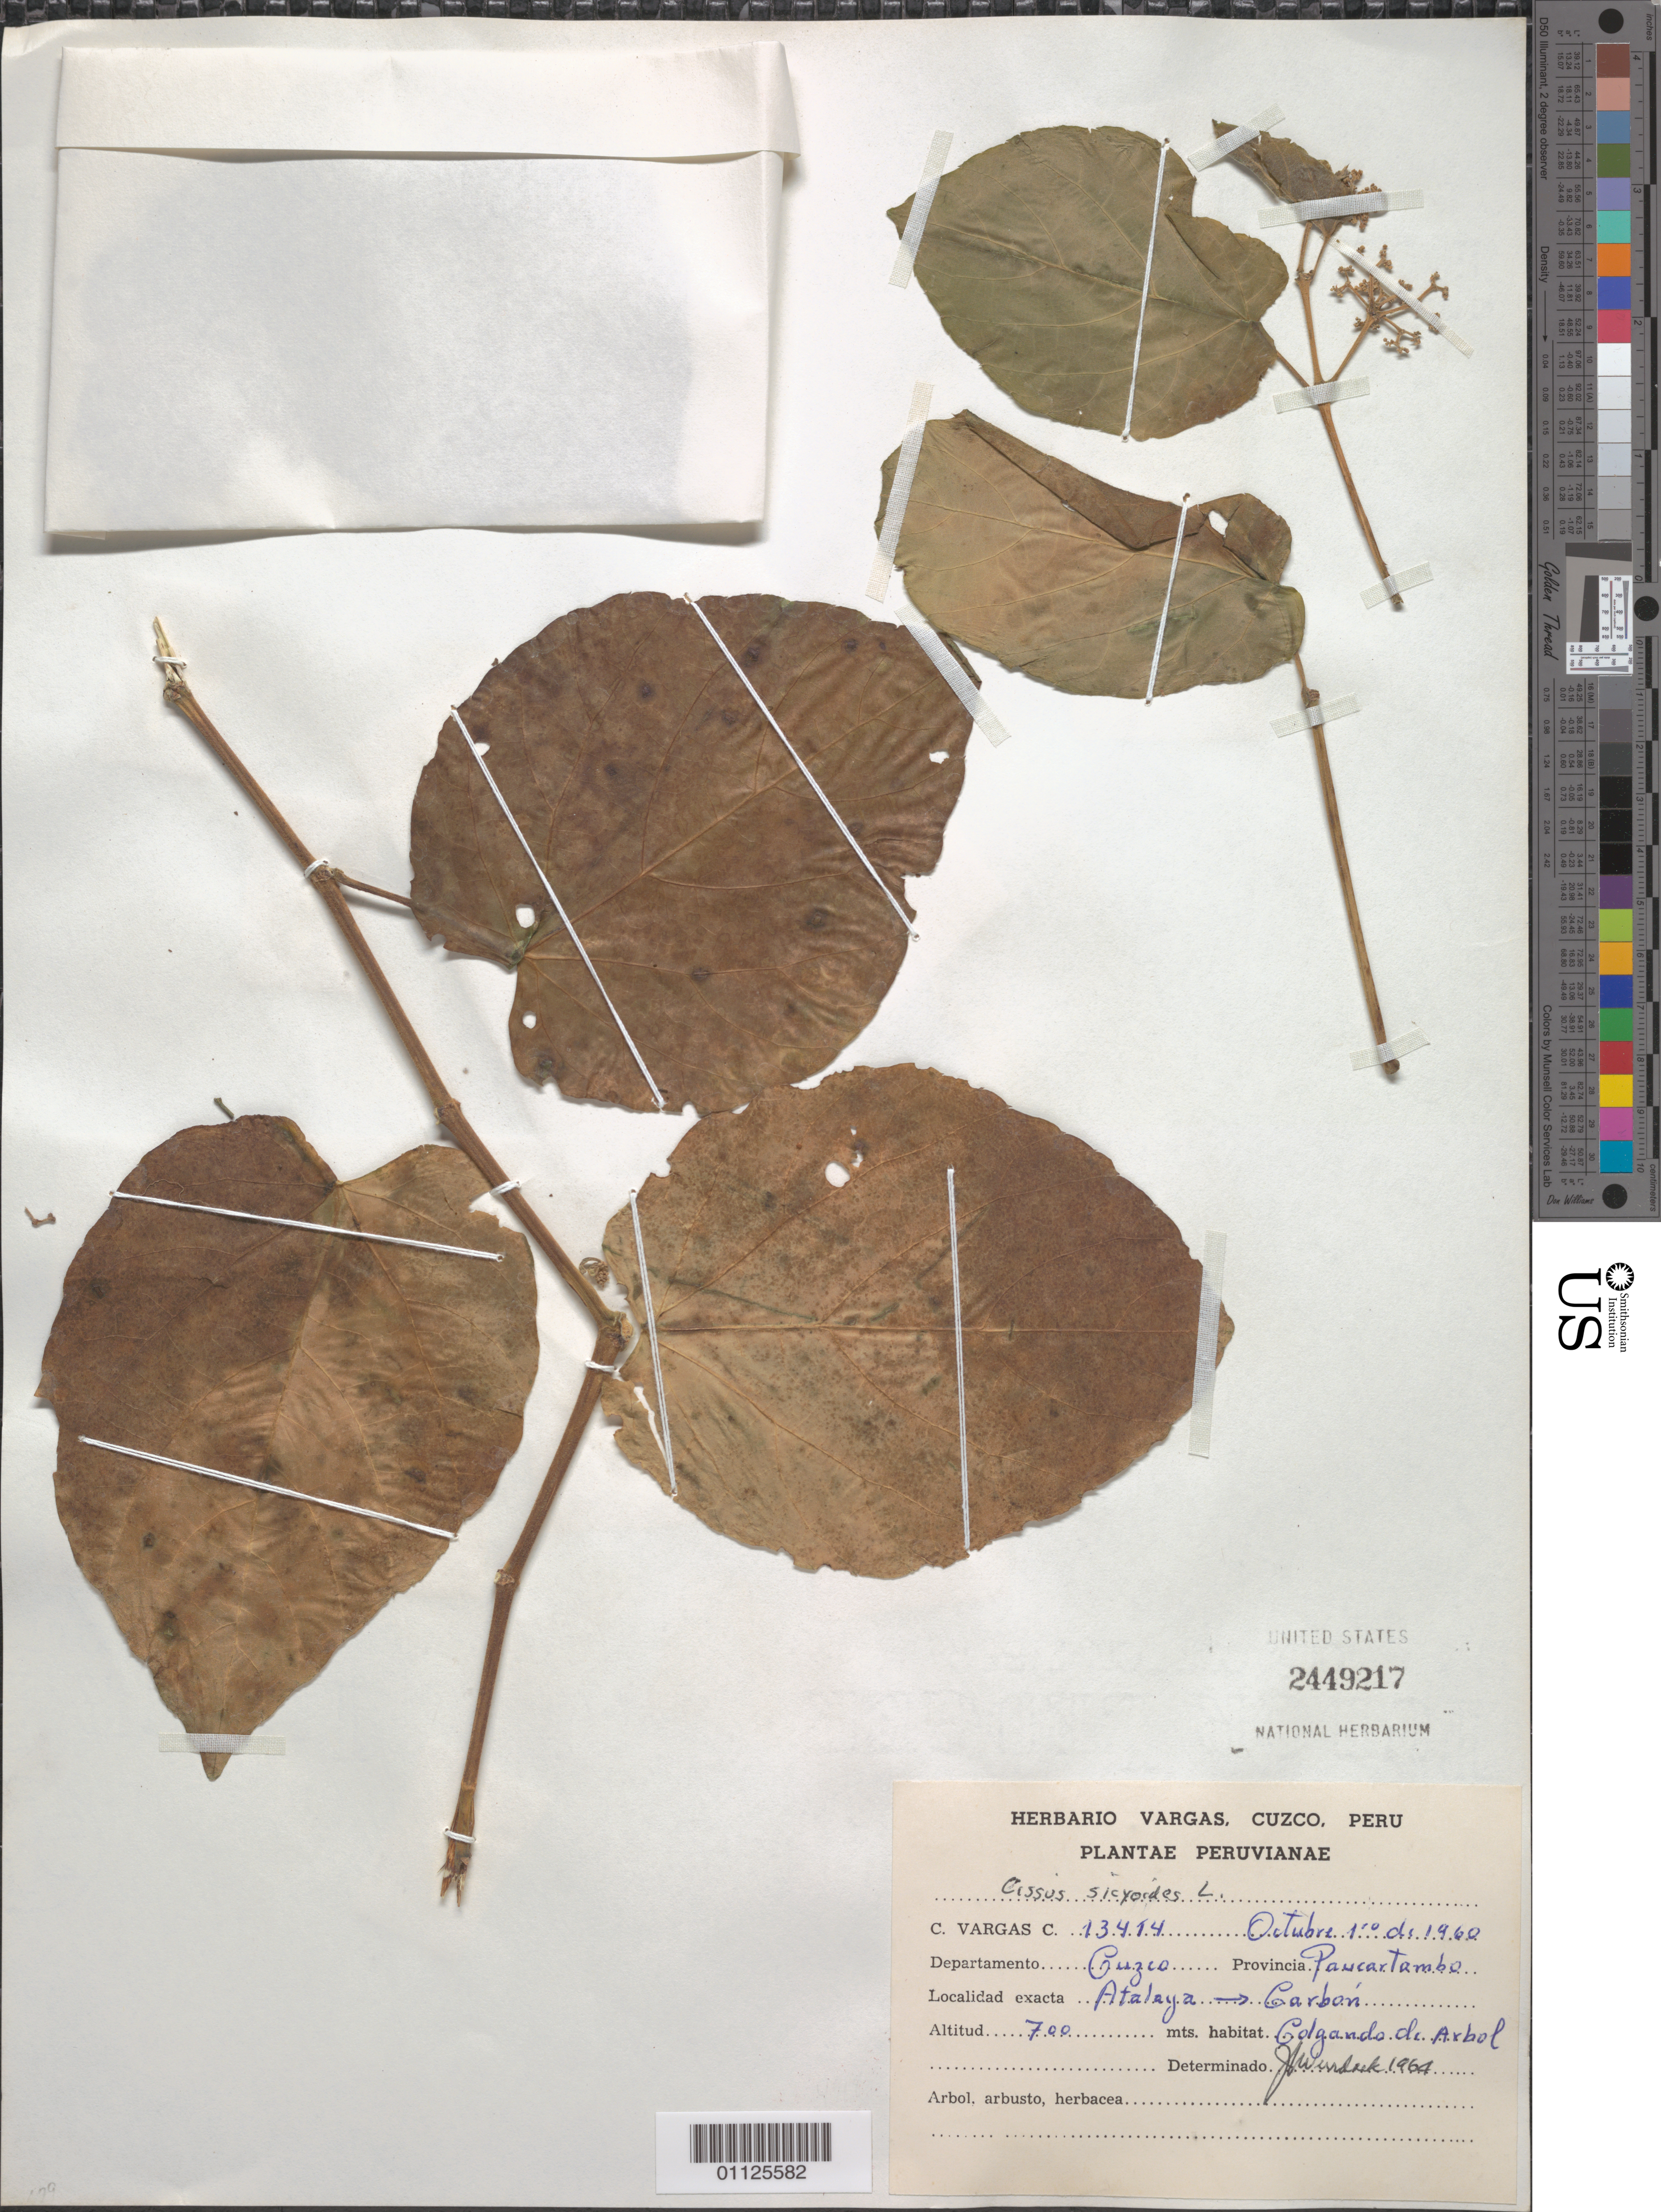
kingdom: Plantae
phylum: Tracheophyta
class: Magnoliopsida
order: Vitales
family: Vitaceae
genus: Cissus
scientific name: Cissus verticillata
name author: (L.) Nicolson & C.E. Jarvis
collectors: C. Vargas Calderón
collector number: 13414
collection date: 1960-10-01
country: Peru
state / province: Cusco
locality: Prov. Paucartambo.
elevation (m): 700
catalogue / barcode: US 2449217